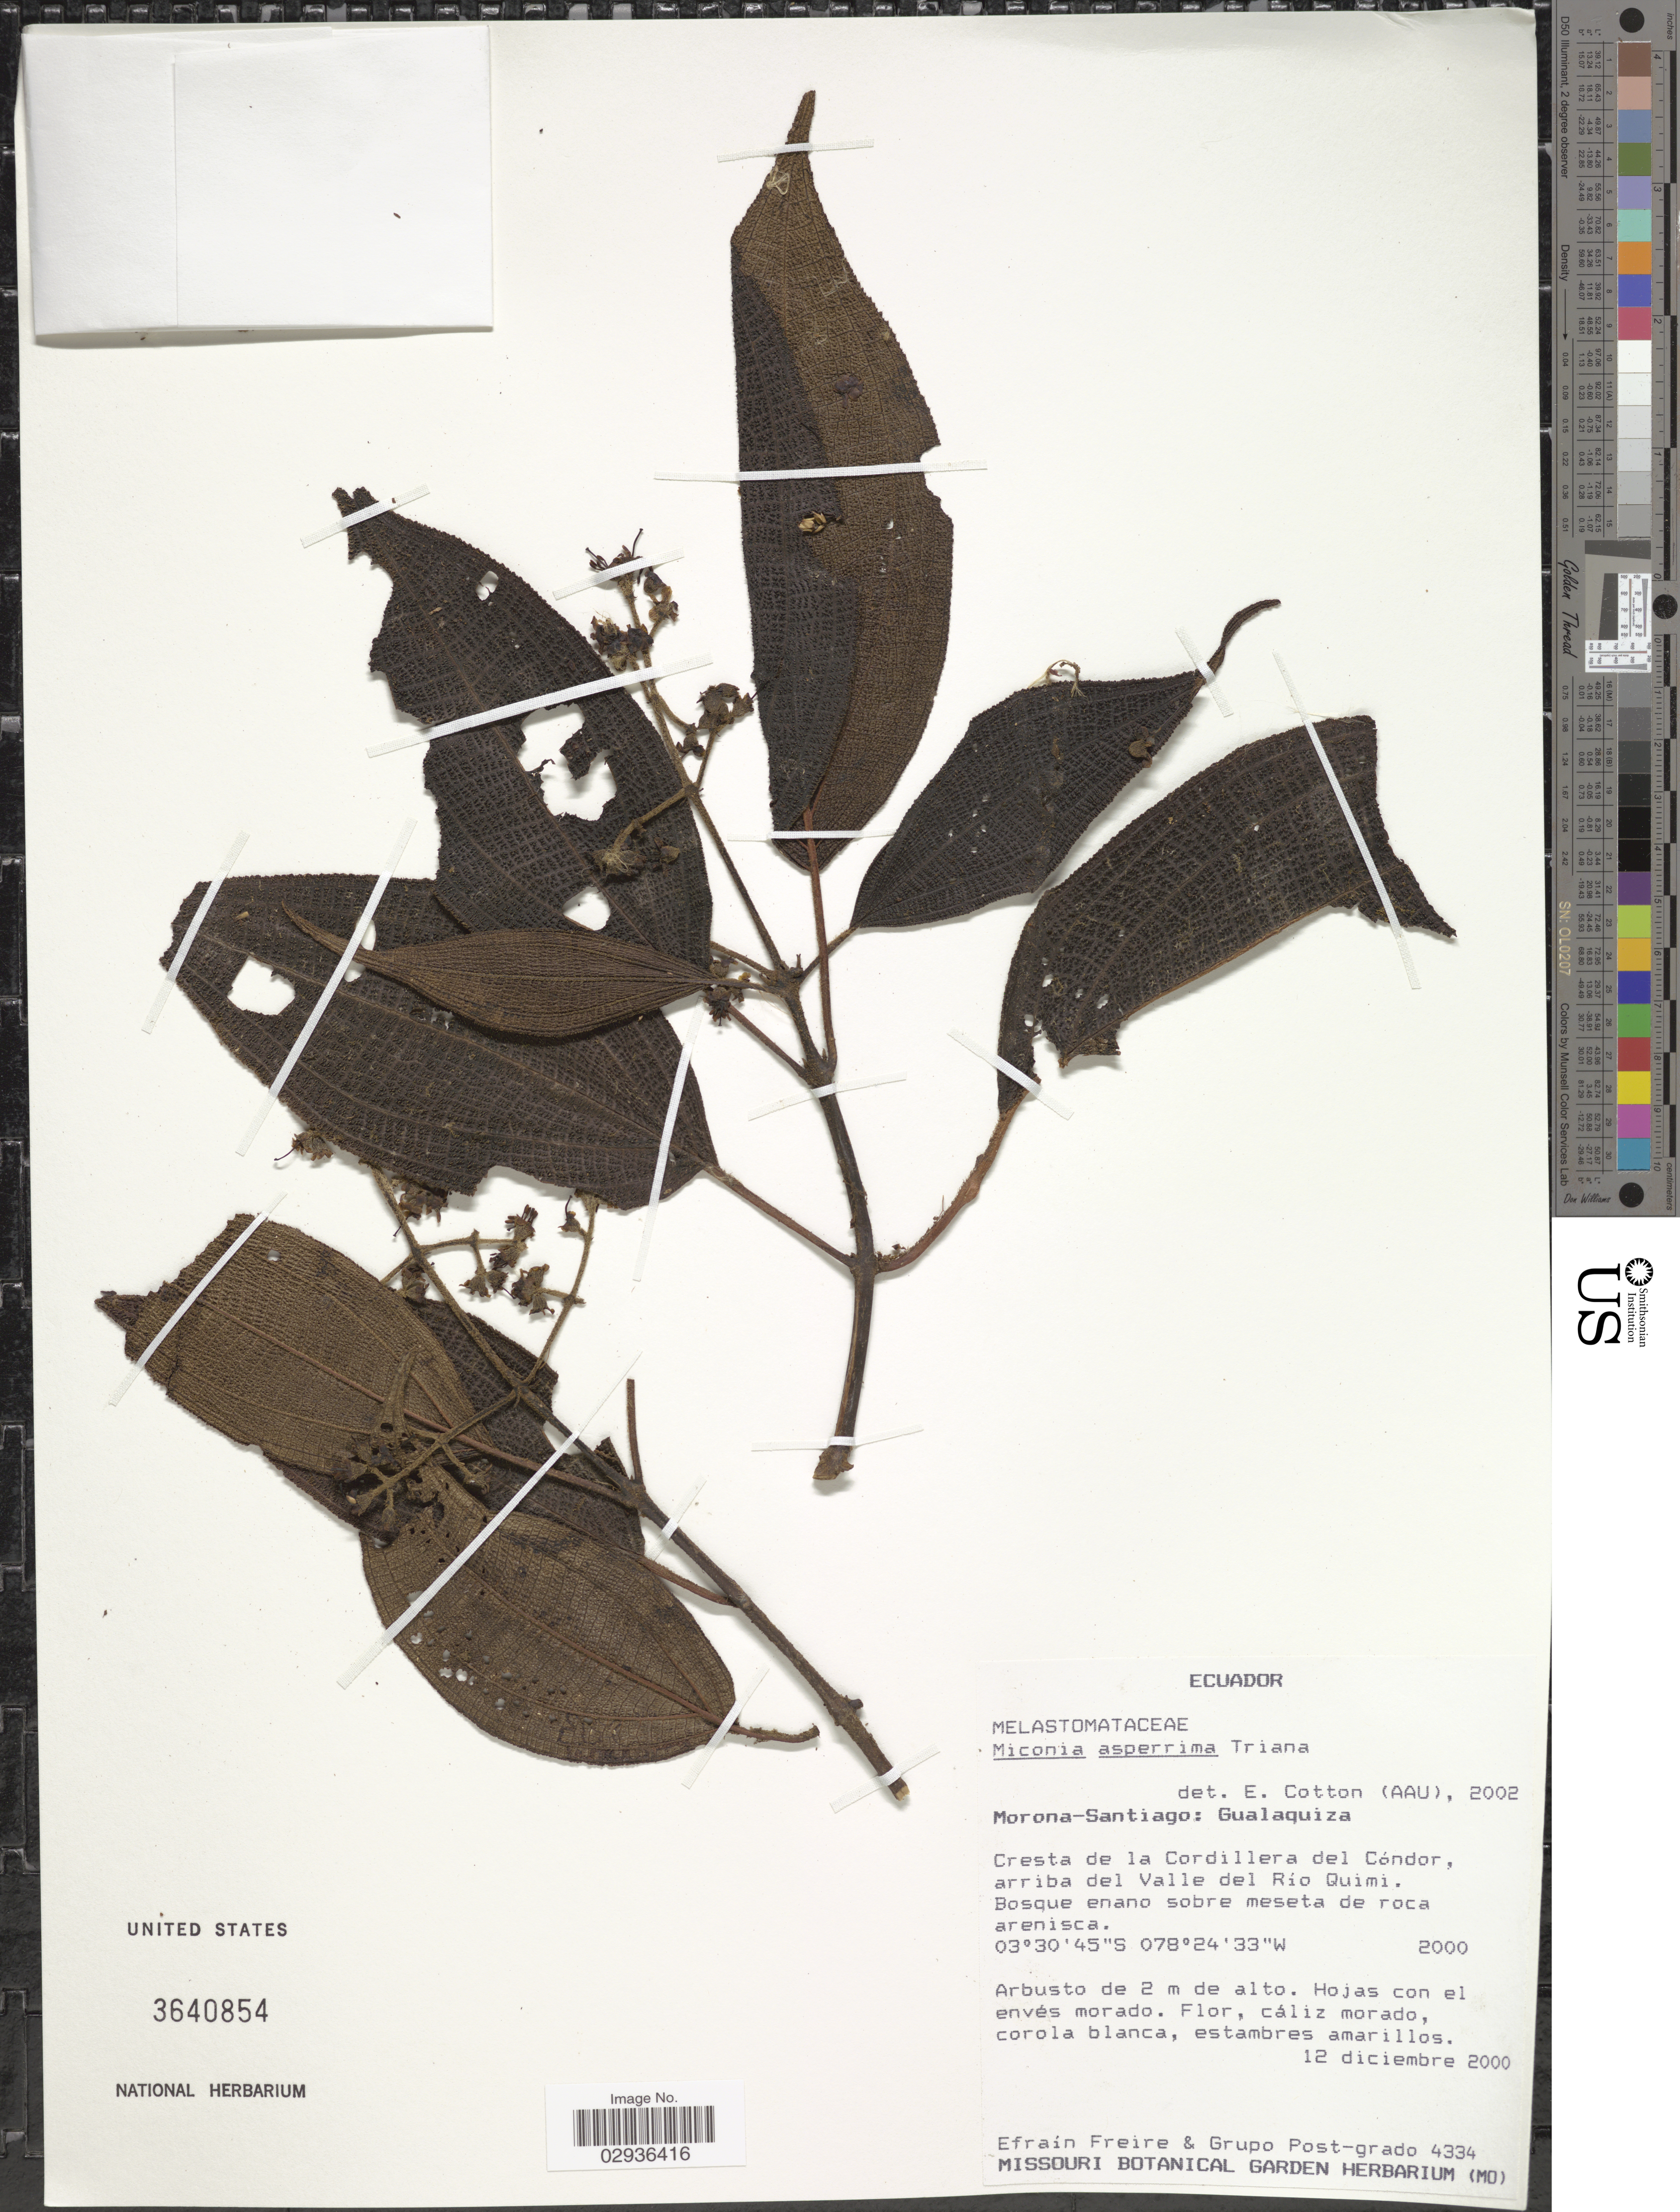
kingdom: Plantae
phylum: Tracheophyta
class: Magnoliopsida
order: Myrtales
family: Melastomataceae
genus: Miconia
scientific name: Miconia asperrima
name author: Triana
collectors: E. Freire & Grupo Post-grado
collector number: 4334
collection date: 2000-12-12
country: Ecuador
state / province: Morona-Santiago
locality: Gualquiza, Cresta de la Cordillera del Cóndor, arriba del Valle del Río Quimi.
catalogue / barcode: US 3640854